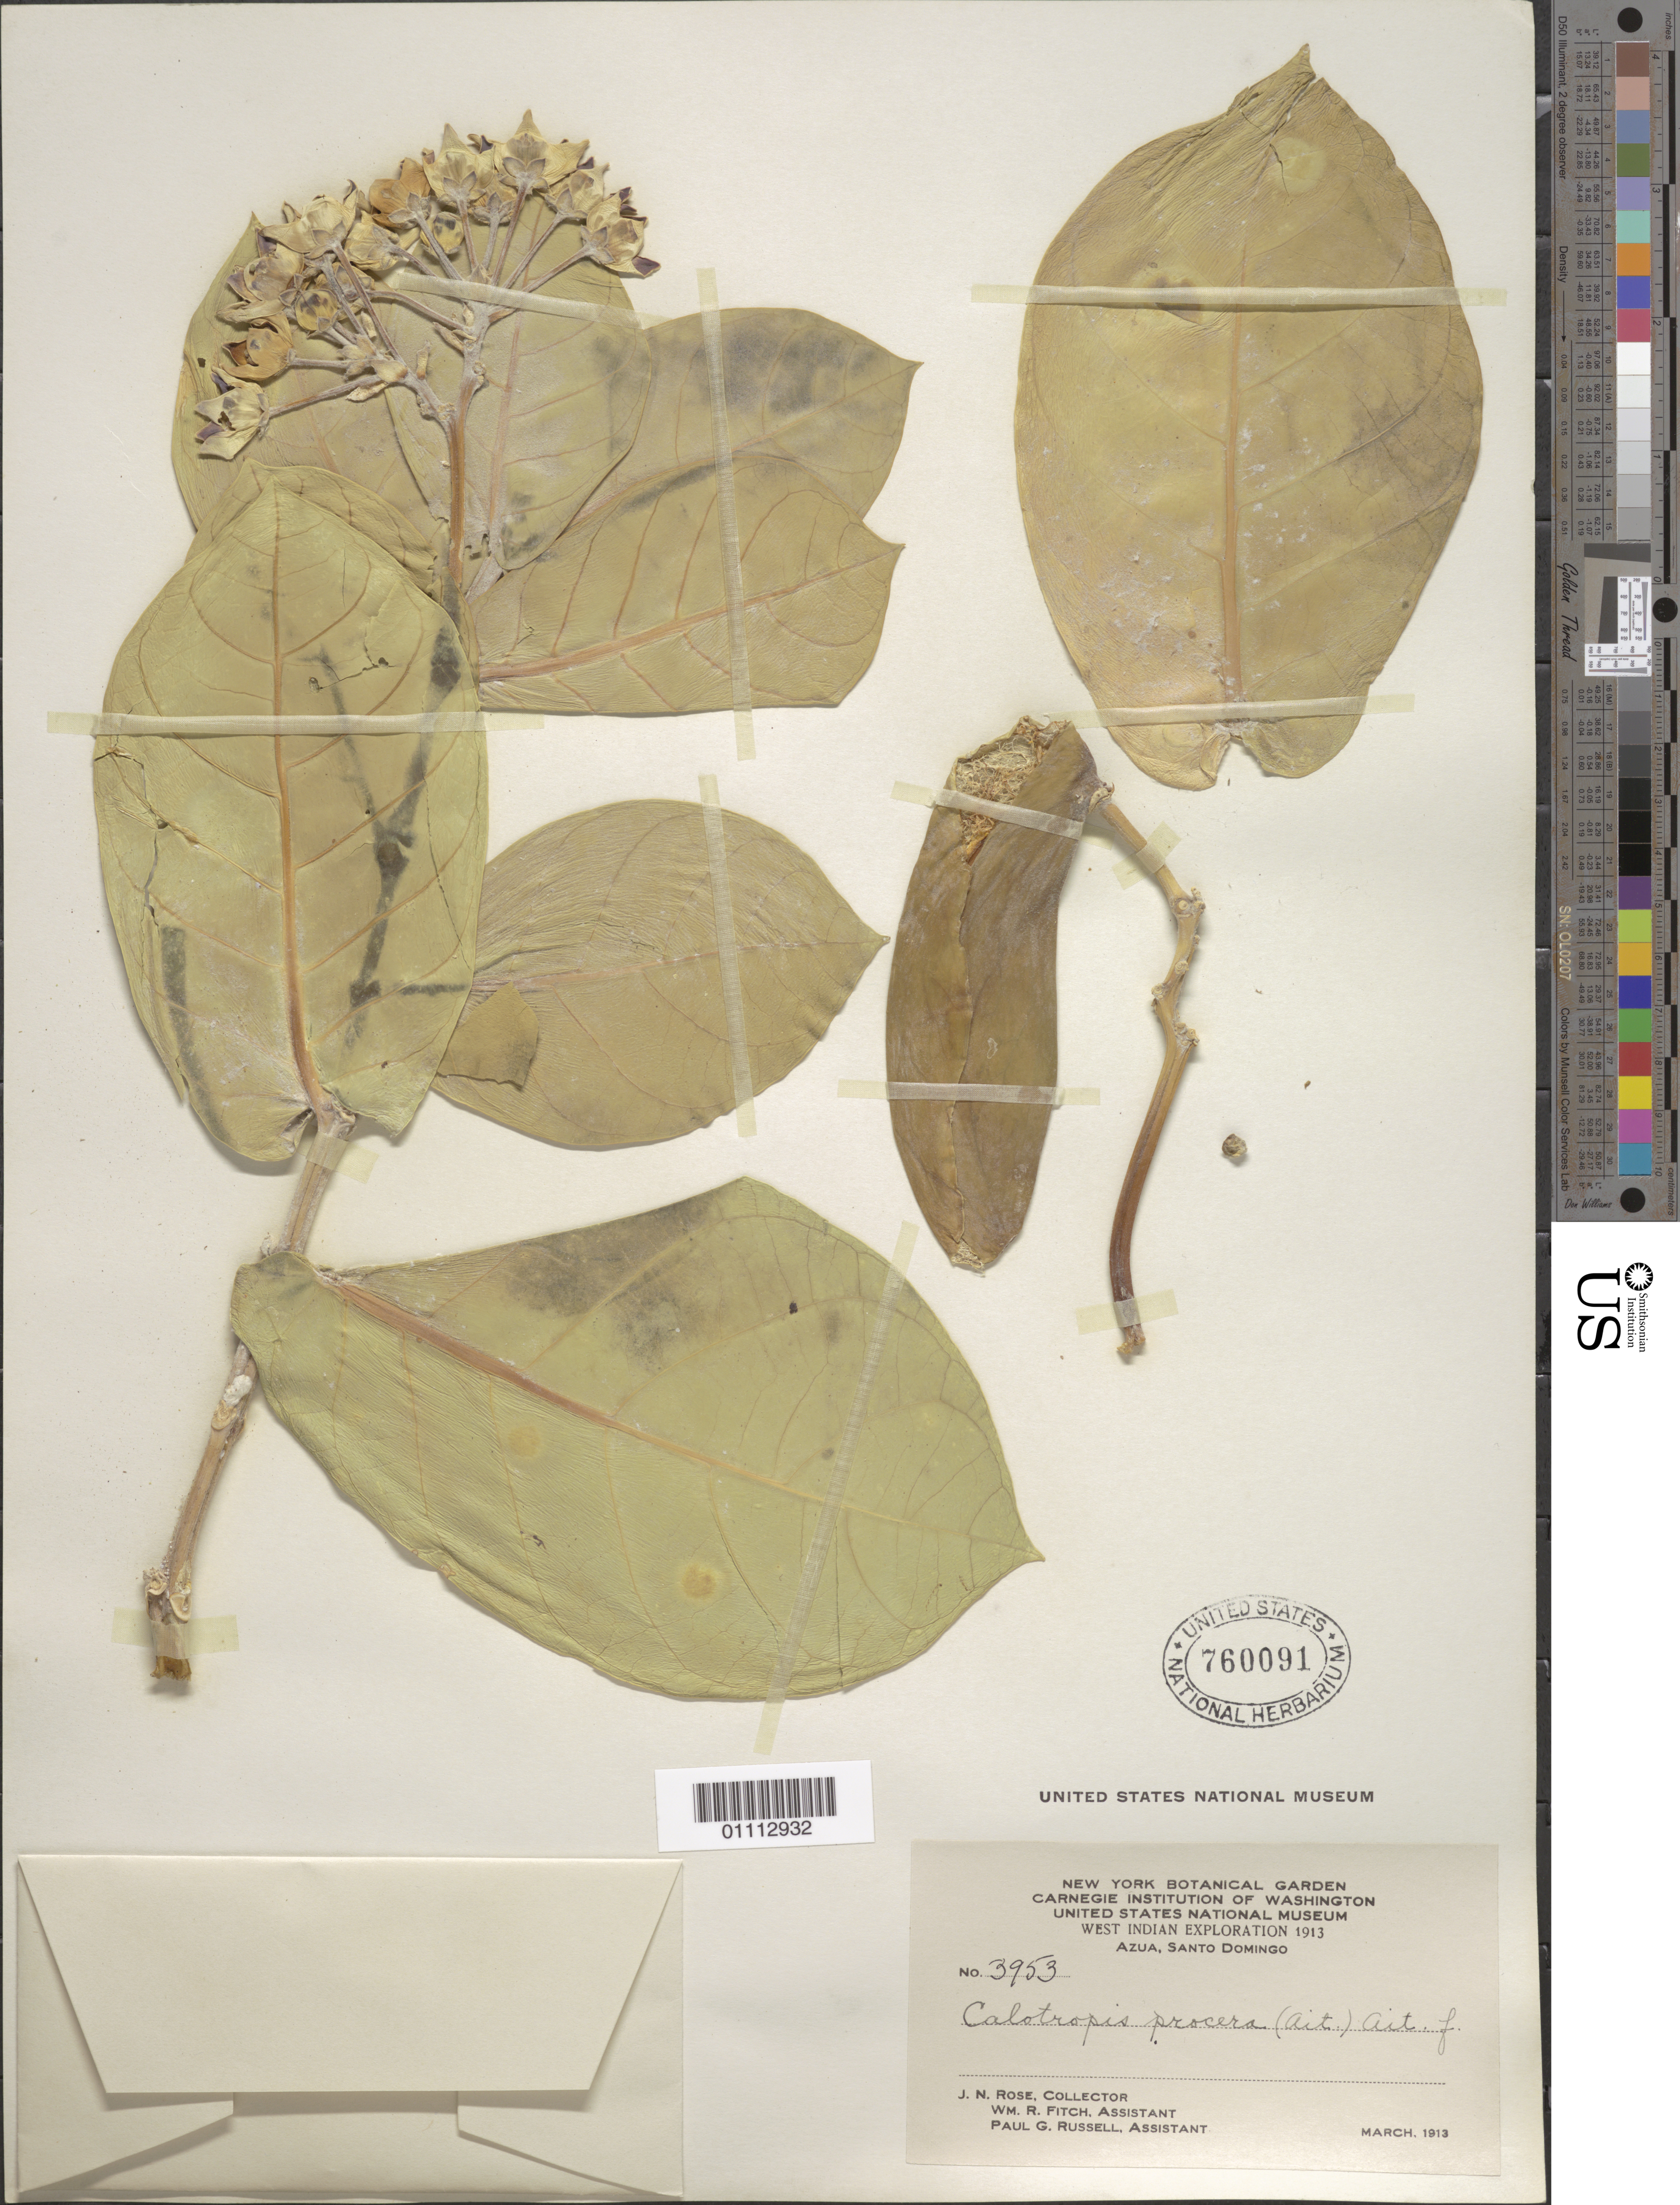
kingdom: Plantae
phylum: Tracheophyta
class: Magnoliopsida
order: Gentianales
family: Apocynaceae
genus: Calotropis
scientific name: Calotropis procera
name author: (Aiton) W.T. Aiton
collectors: J. N. Rose, W. R. Fitch & P. G. Russell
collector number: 3953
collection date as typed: Mar 1913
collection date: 1913-03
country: Dominican Republic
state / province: Azua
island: Hispaniola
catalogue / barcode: US 760091